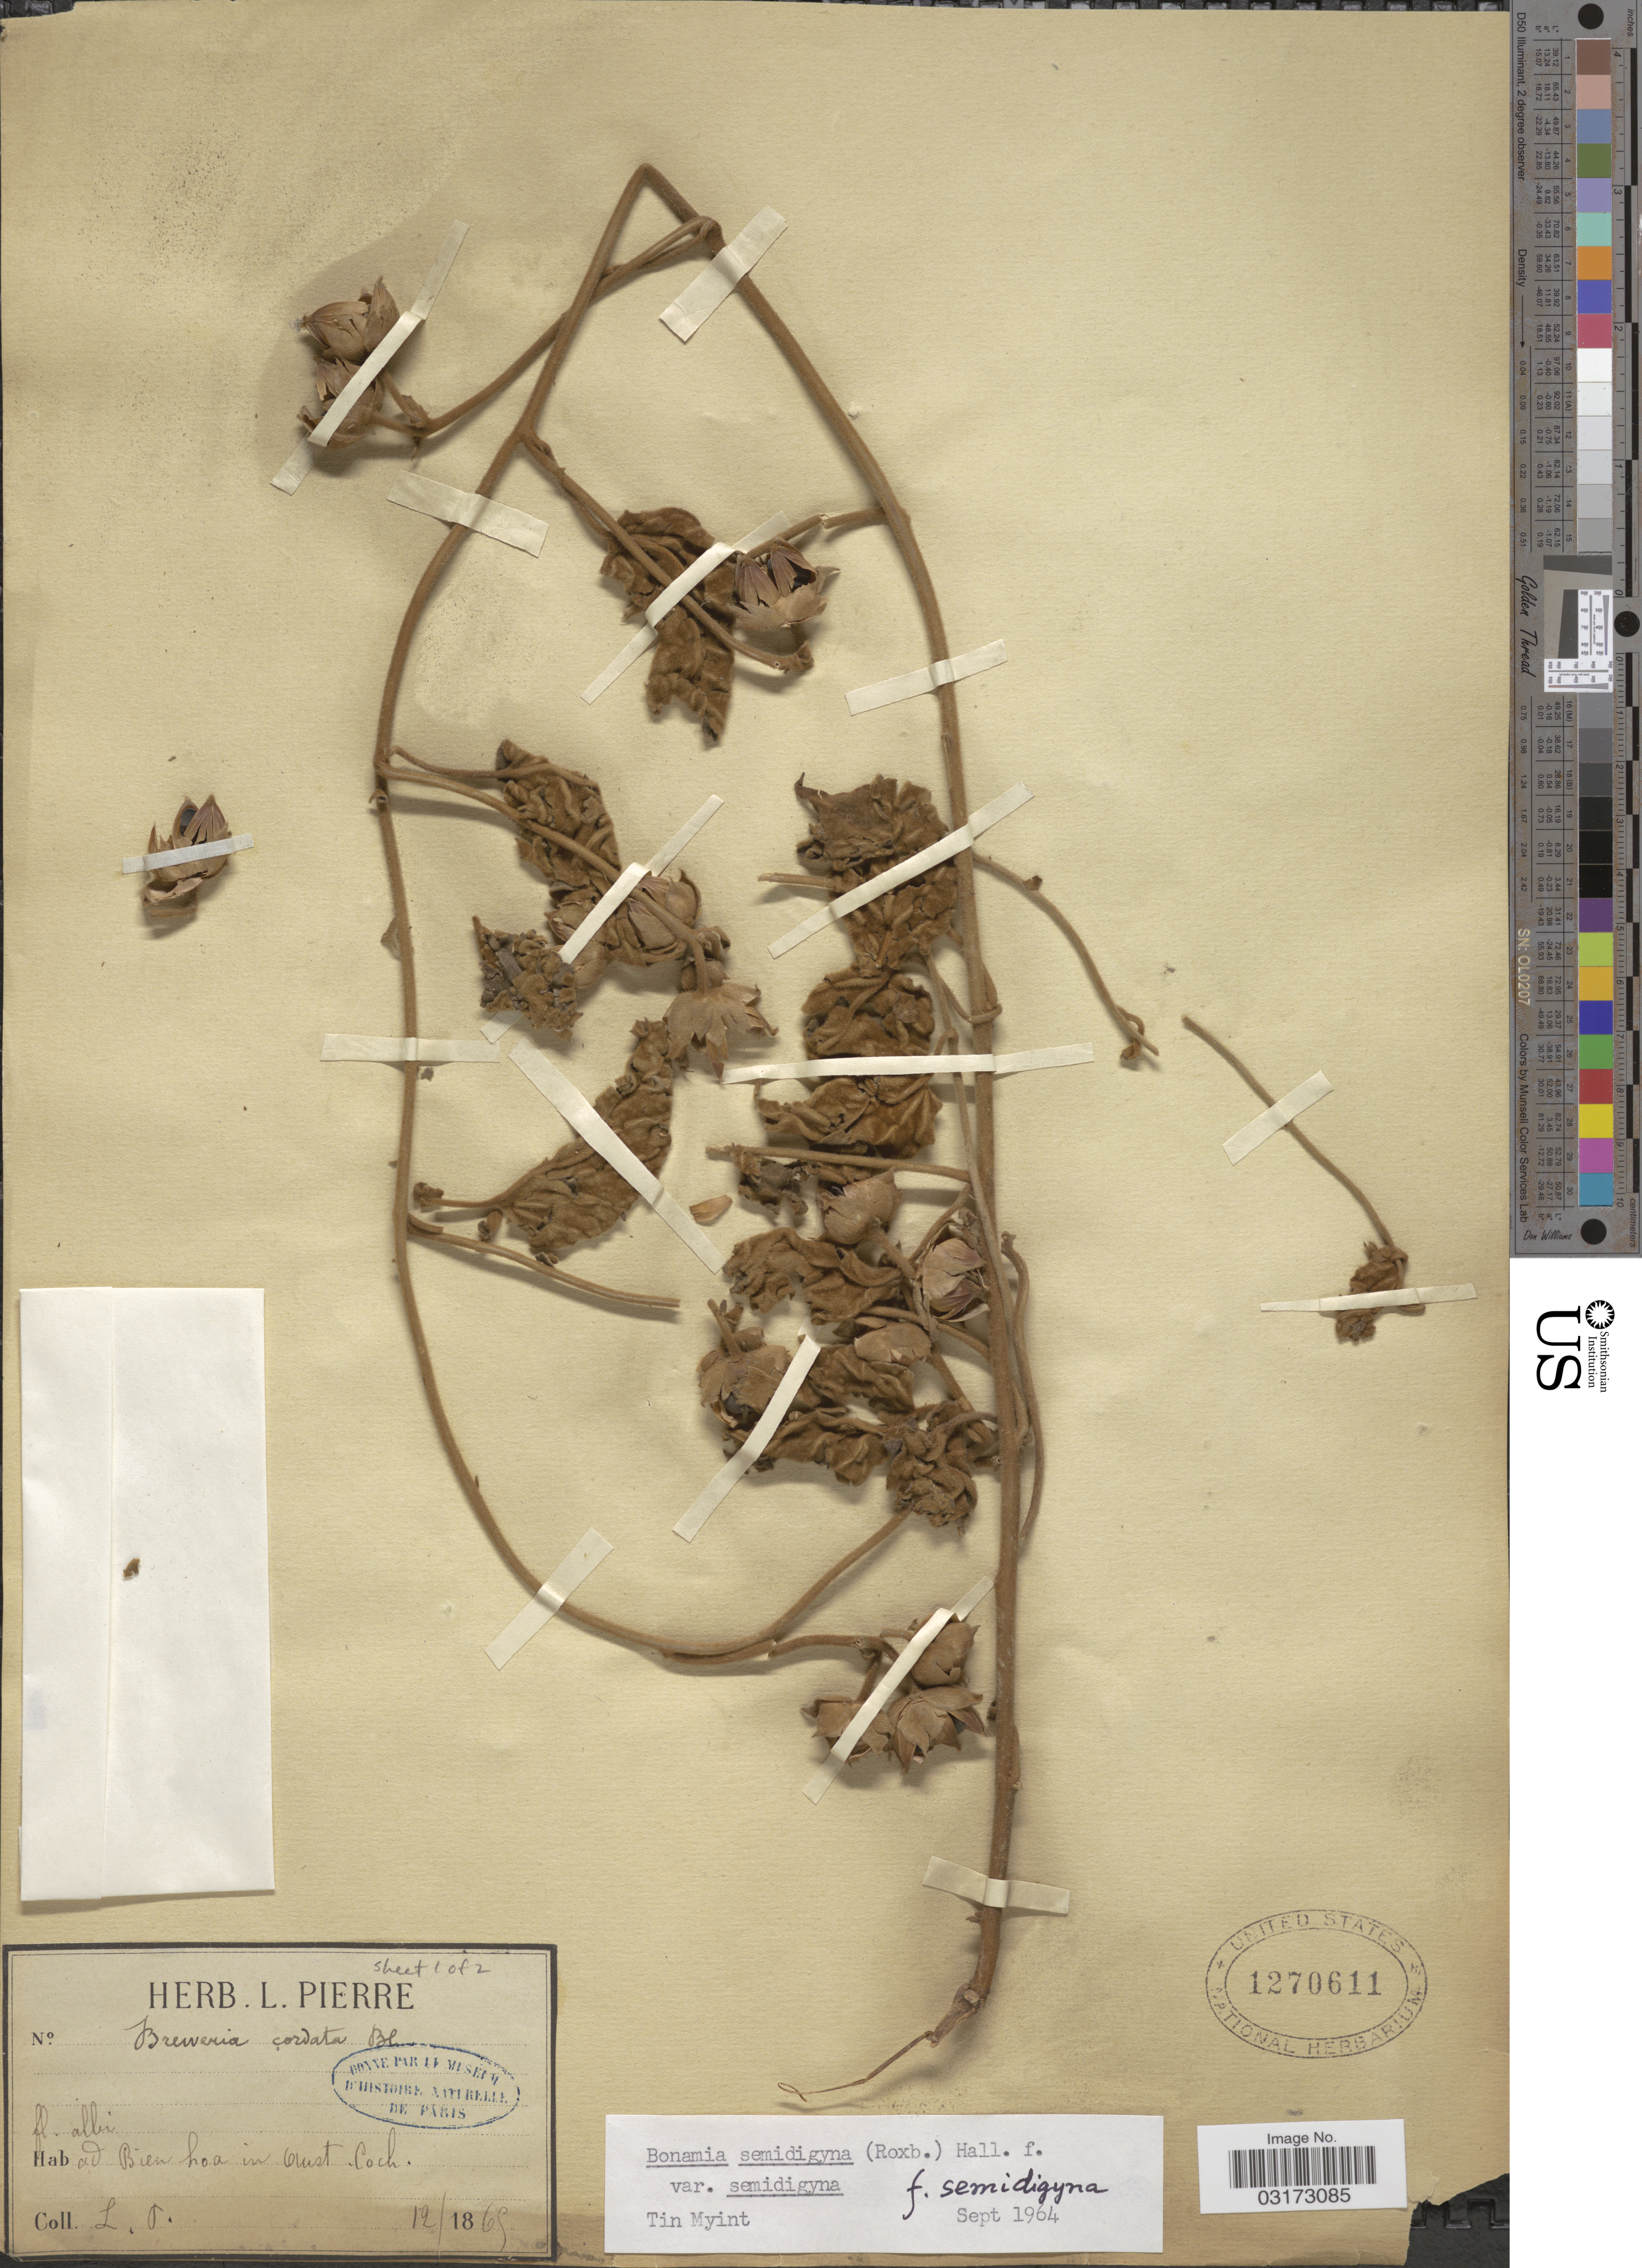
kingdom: Plantae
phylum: Tracheophyta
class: Magnoliopsida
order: Solanales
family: Convolvulaceae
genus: Bonamia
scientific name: Bonamia semidigyna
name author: (Roxb.) Hallier f.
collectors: L. Pierre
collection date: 1869-12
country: Vietnam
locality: Ad Bien Loa in oust. Coch.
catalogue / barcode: US 1270611